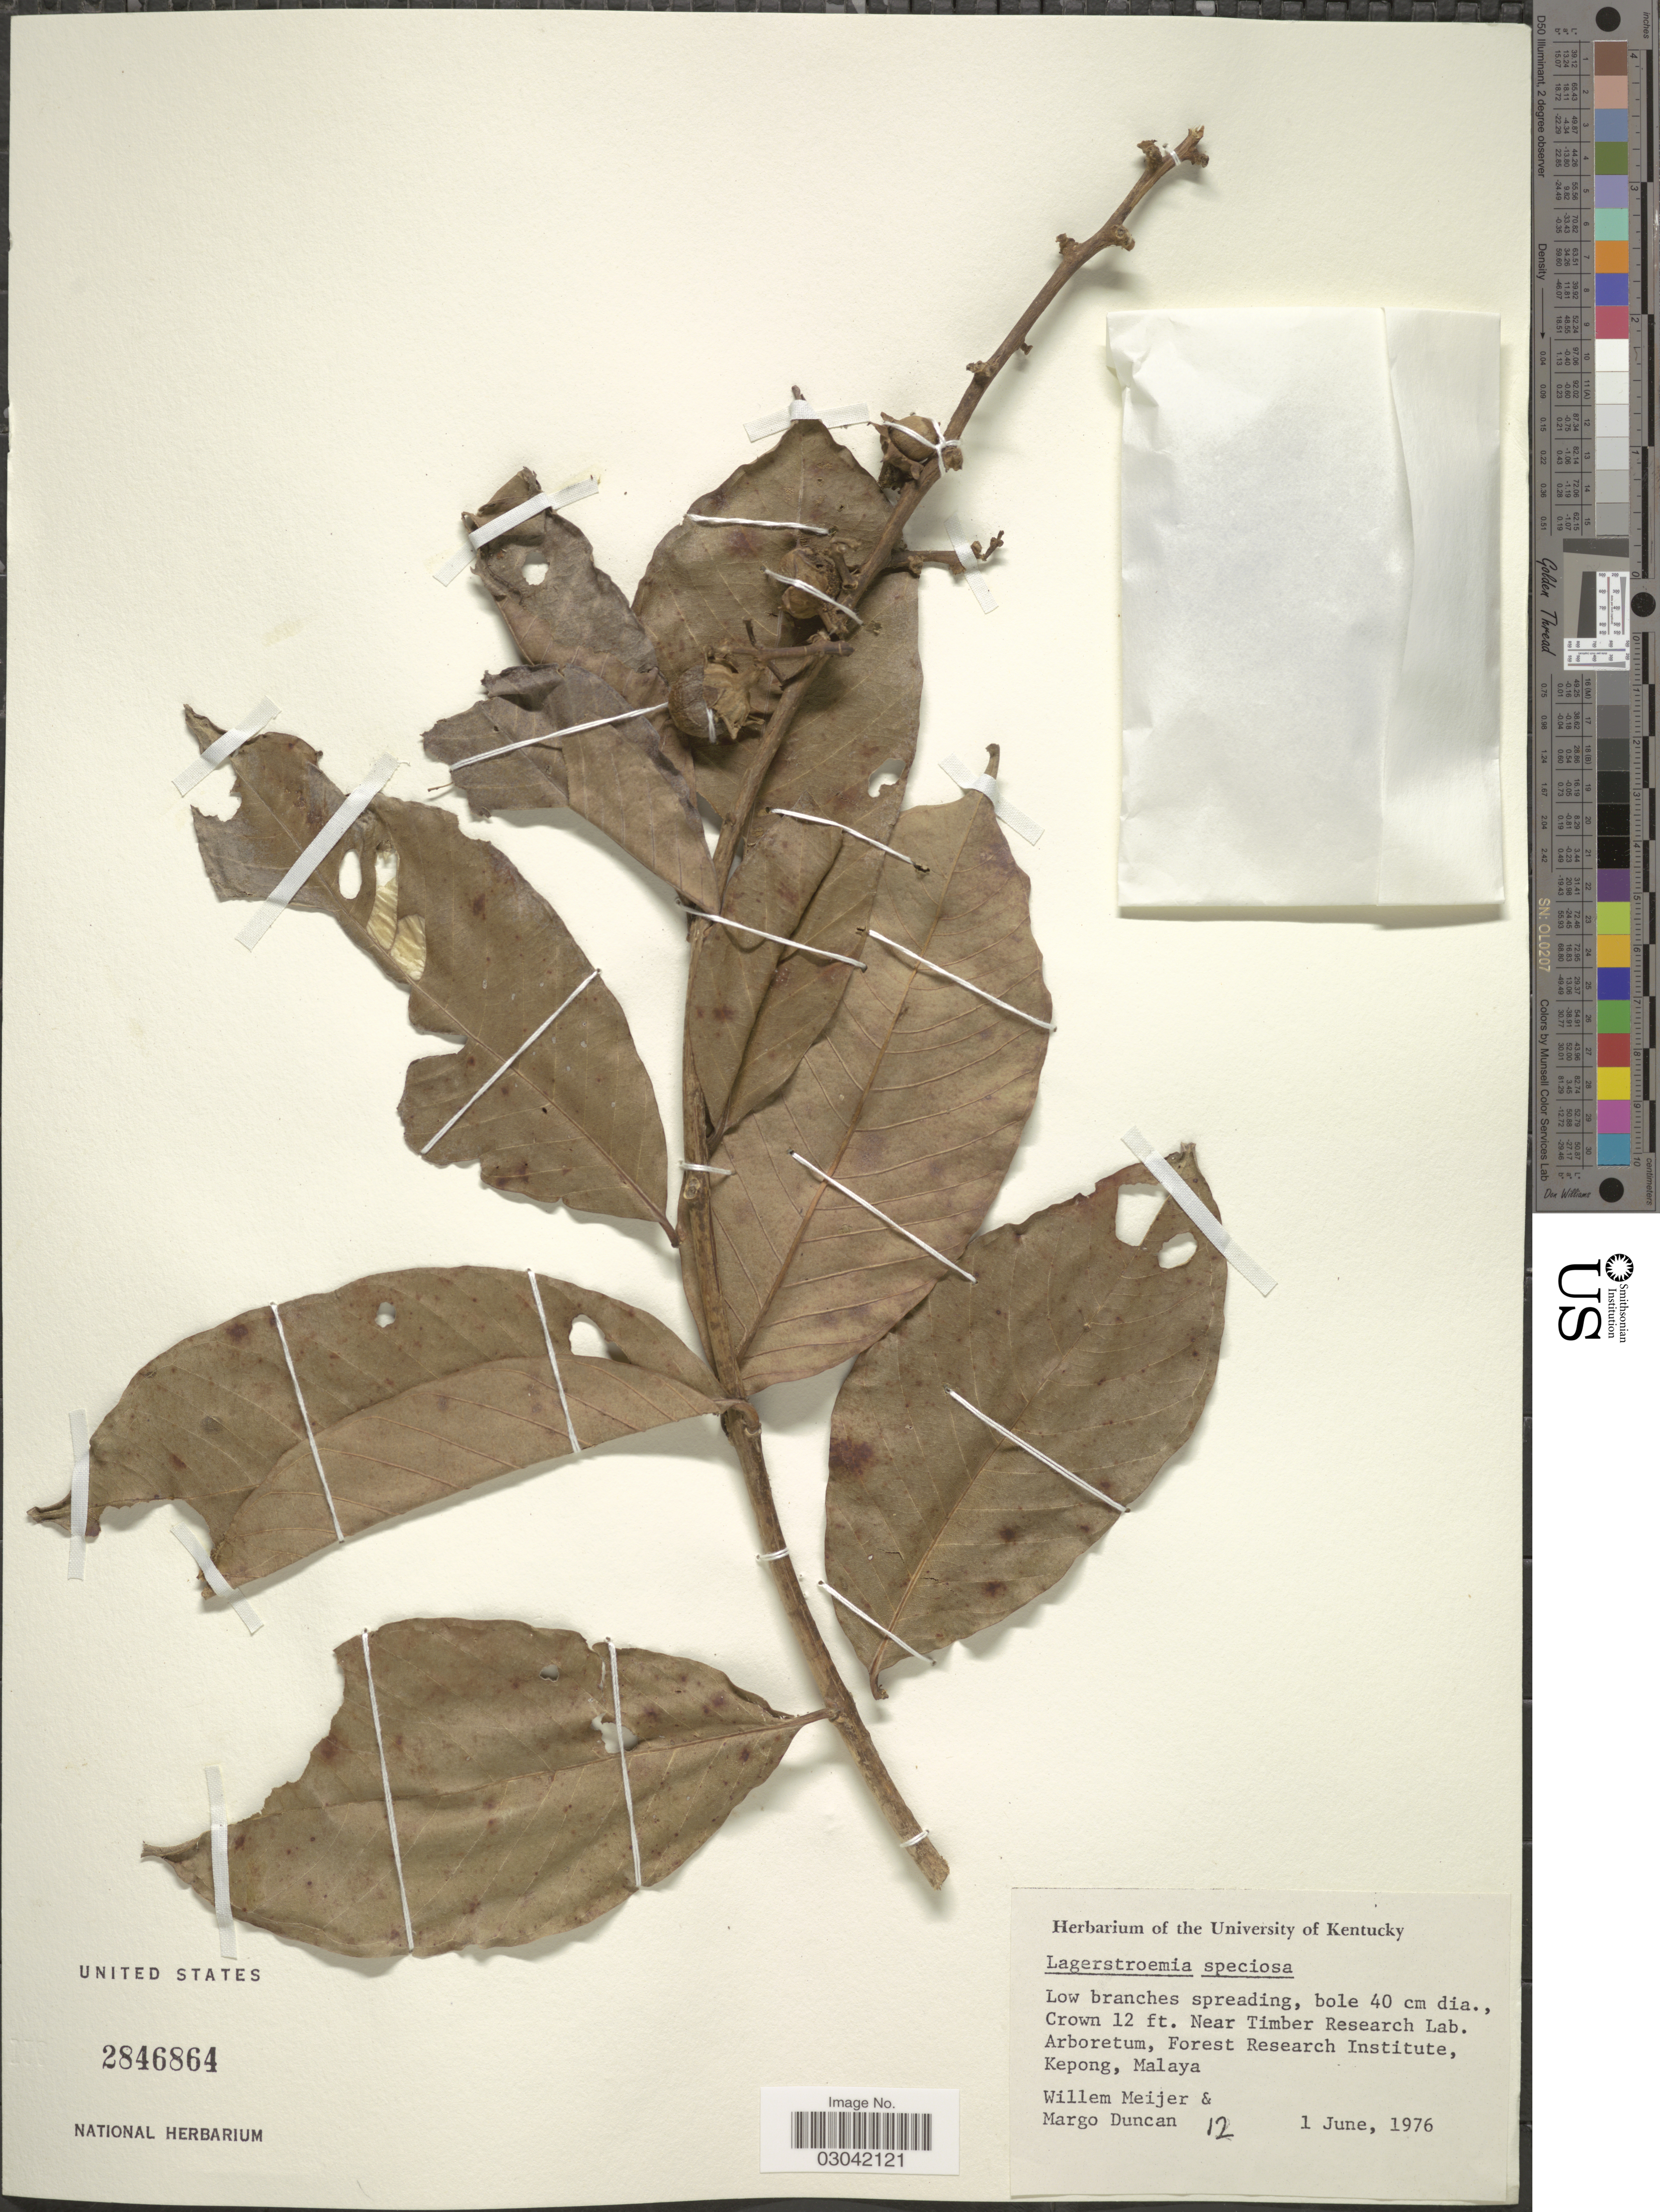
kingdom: Plantae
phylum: Tracheophyta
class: Magnoliopsida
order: Myrtales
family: Lythraceae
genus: Lagerstroemia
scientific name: Lagerstroemia speciosa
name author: (L.) Pers.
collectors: W. Meijer & M. Duncan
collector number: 12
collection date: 1976-06-01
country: Malaysia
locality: Near Timber Research Lab. Arboretum, Forest Research Institute, Kepong, Malaya.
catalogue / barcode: US 2846864